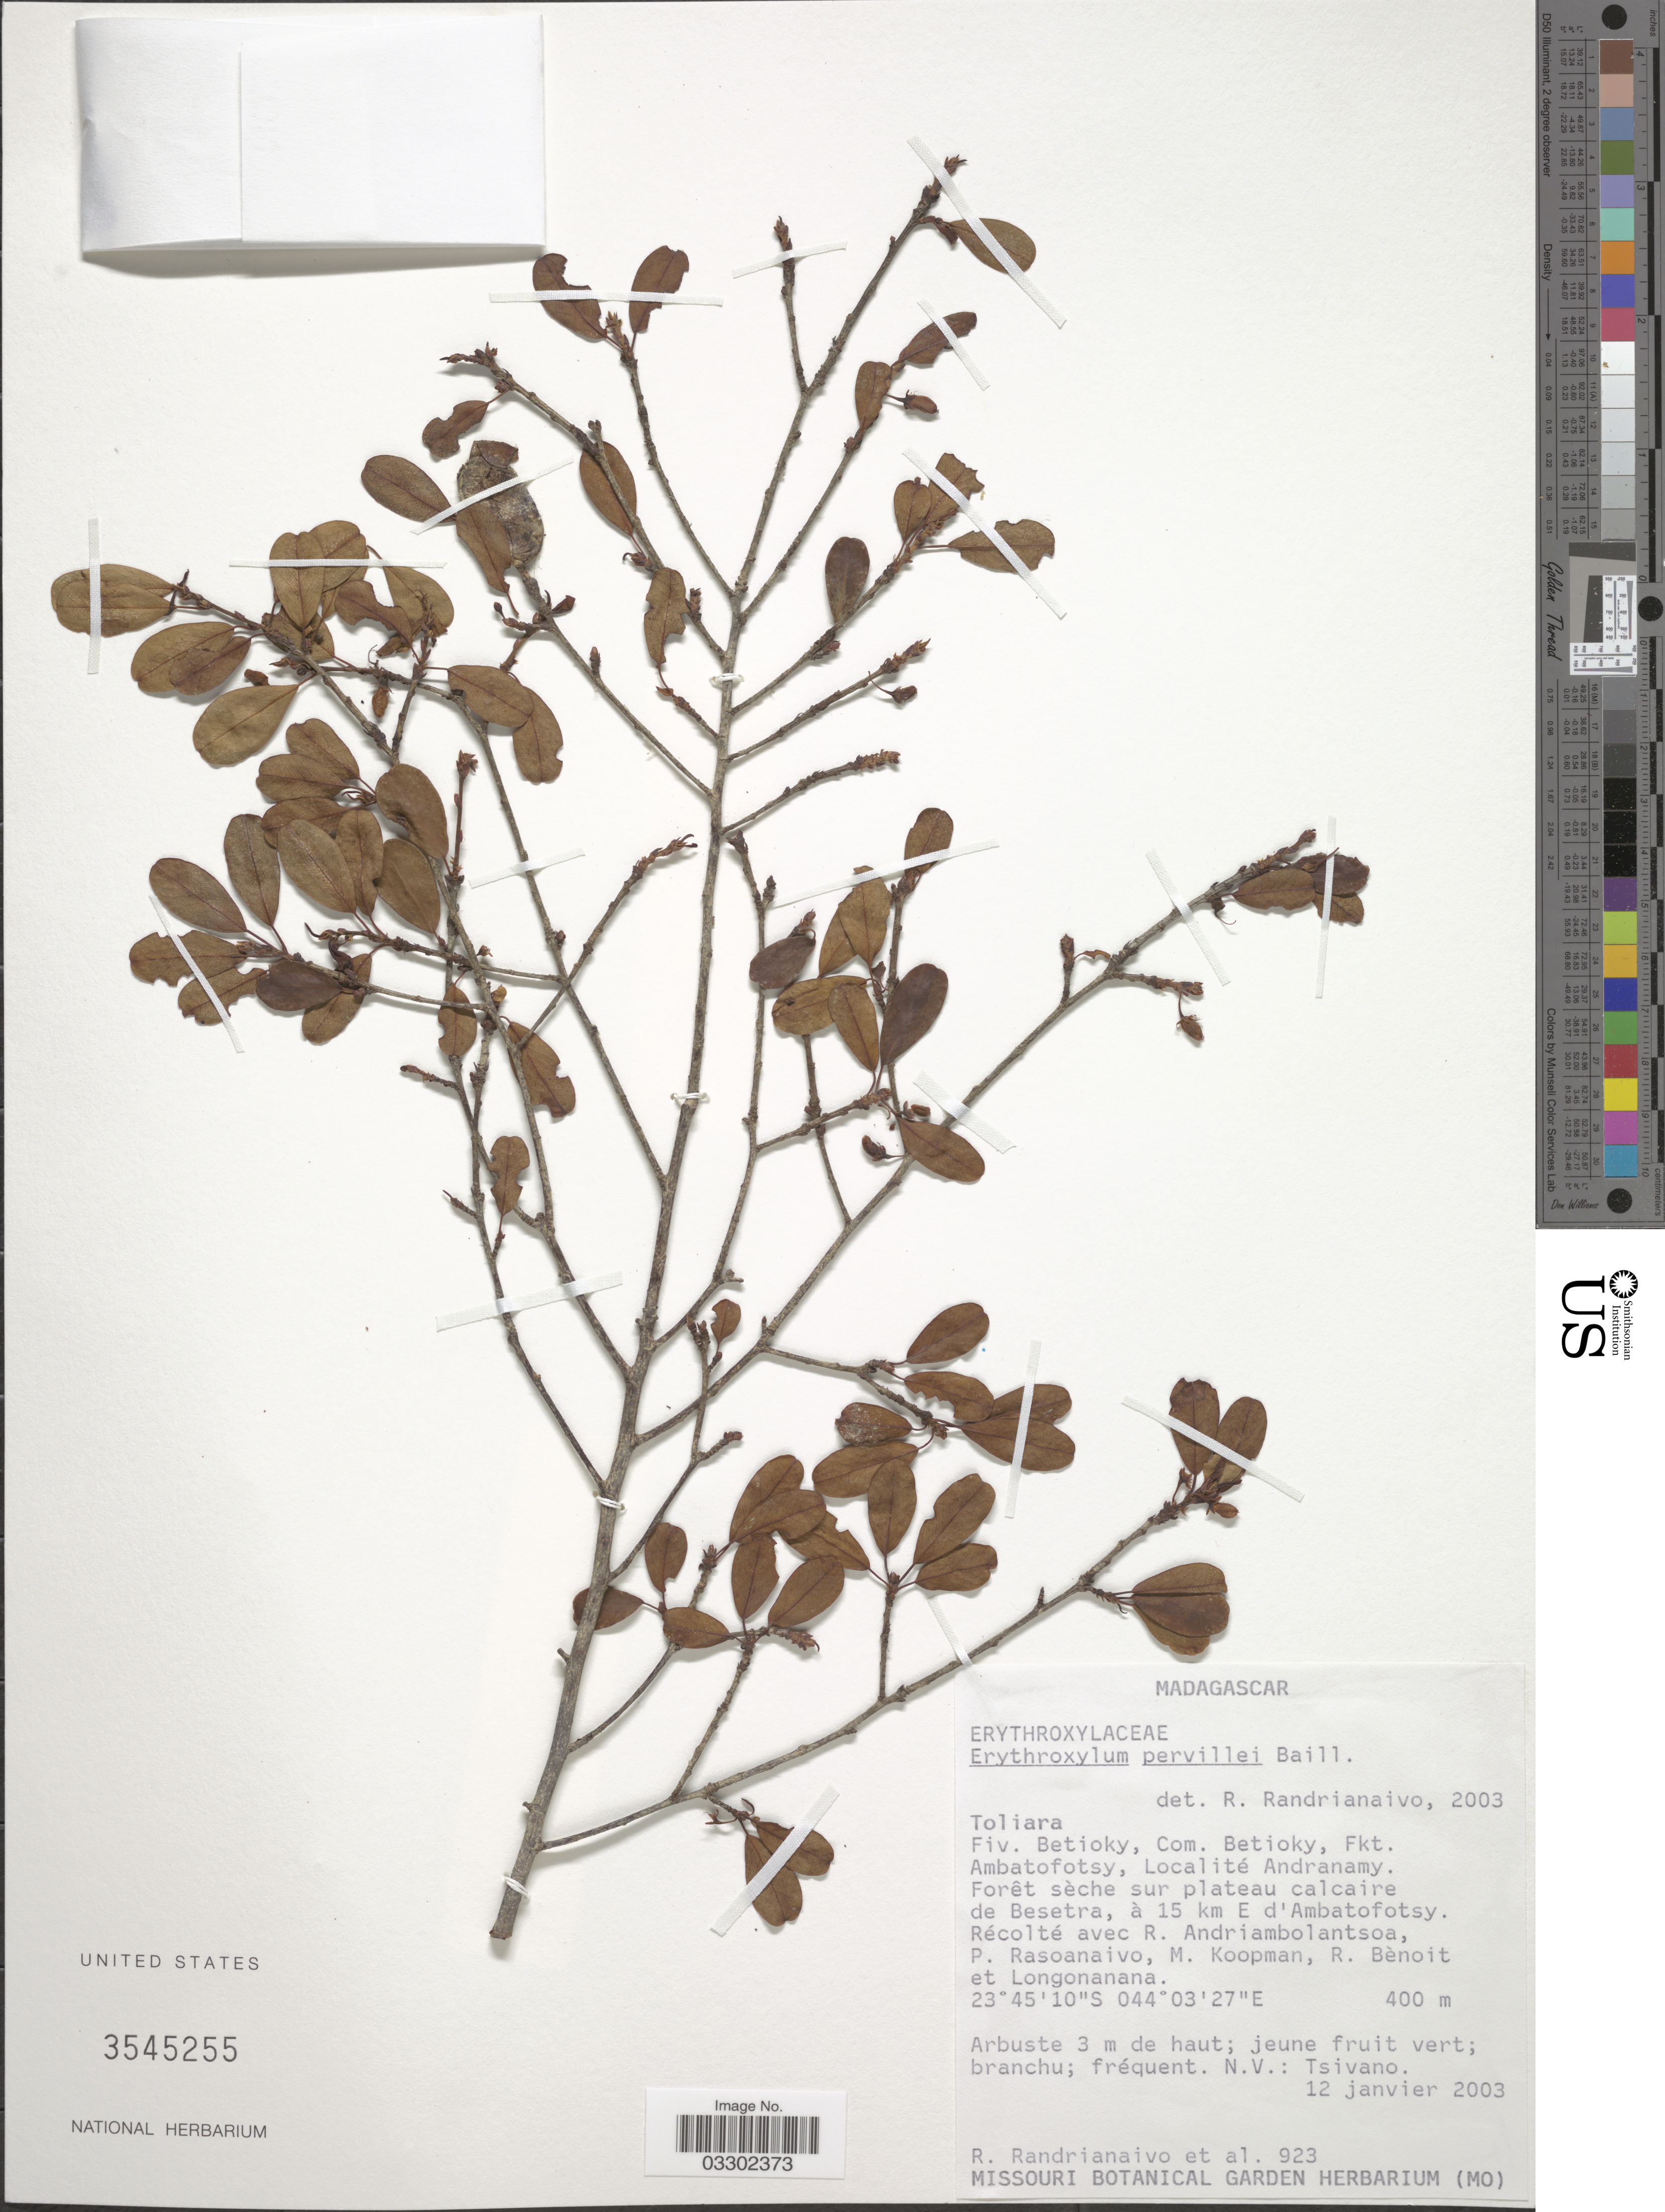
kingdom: Plantae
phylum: Tracheophyta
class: Magnoliopsida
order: Malpighiales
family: Erythroxylaceae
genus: Erythroxylum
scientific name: Erythroxylum pervillei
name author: Baill.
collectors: R. Randrianaivo, R. Andriambolantsoa, P. Rasoanaivo, M. M. Koopman & et al.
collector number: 923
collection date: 2003-01-12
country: Madagascar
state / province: Atsimo-Andrefana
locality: Fiv. Betioky, Com. Betioky, Fkt. Ambatofotsy, Localité Andranamy. Forêt sèche sur plateau calcaire de Besetra, à 15 km E d'Ambatofotsy.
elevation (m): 400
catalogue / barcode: US 3545255